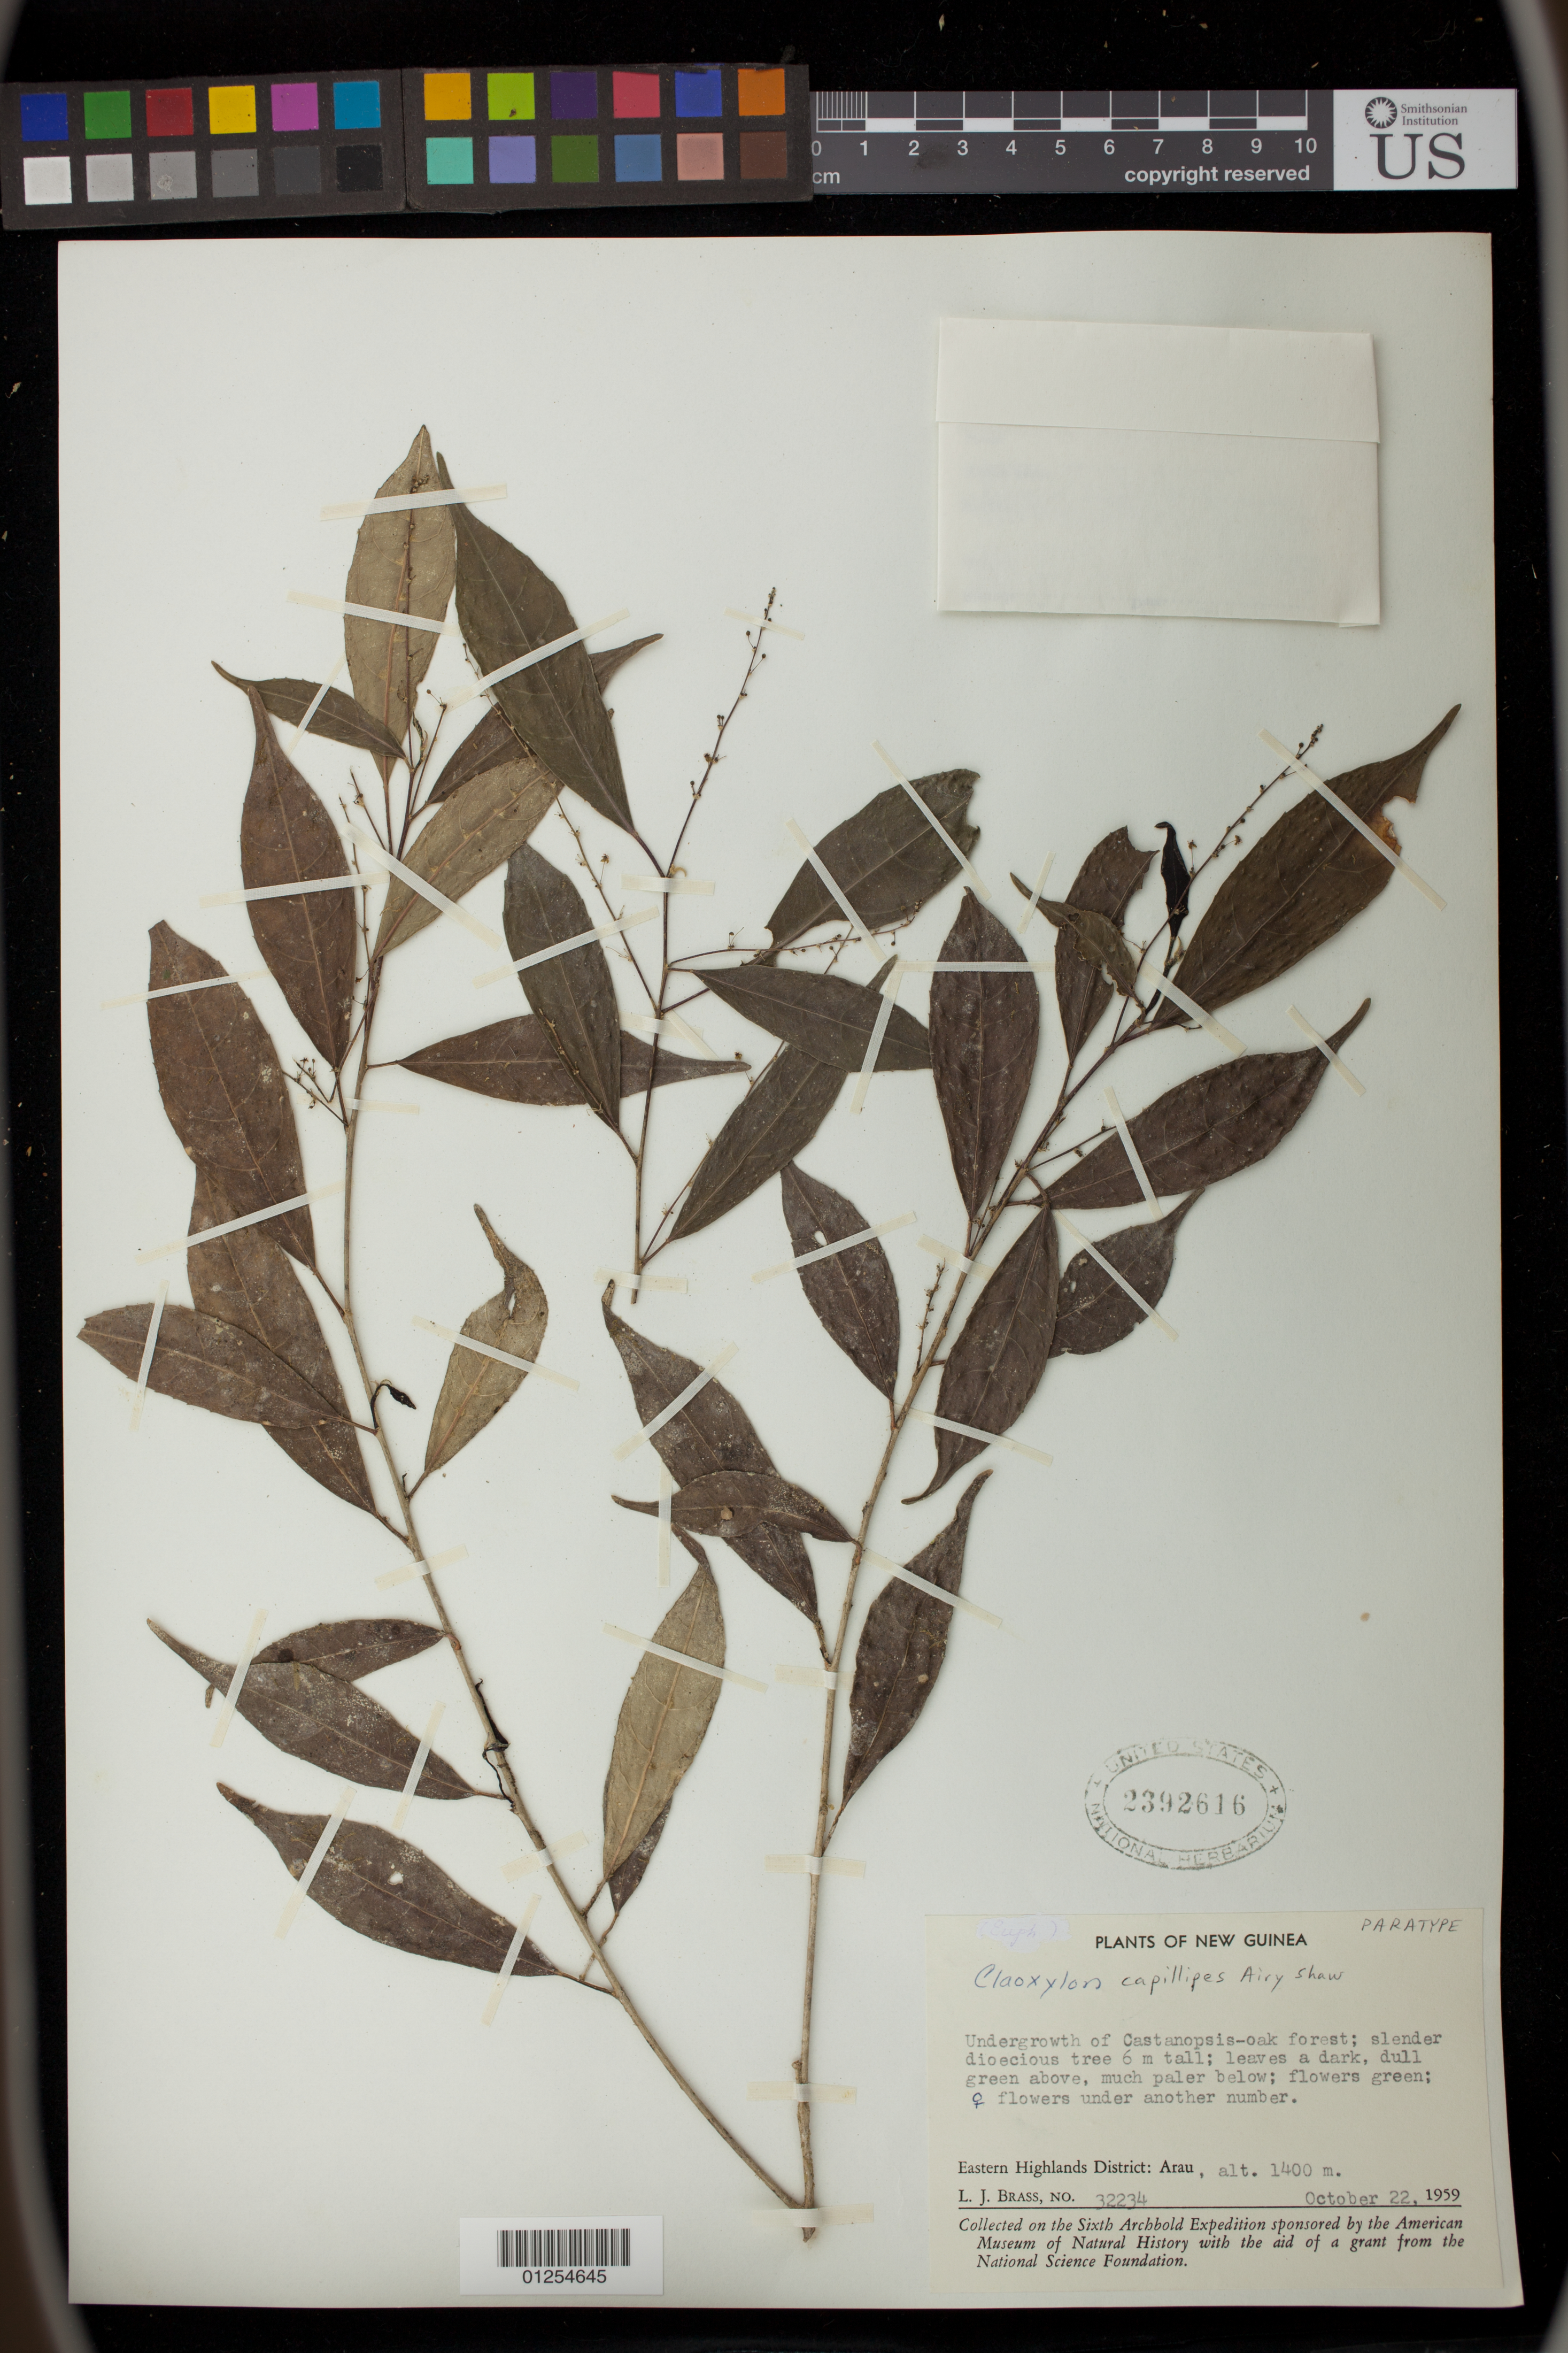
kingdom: Plantae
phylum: Tracheophyta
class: Magnoliopsida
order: Malpighiales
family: Euphorbiaceae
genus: Claoxylon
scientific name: Claoxylon capillipes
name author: Airy Shaw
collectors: L. J. Brass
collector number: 32234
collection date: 1959-10-22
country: Papua New Guinea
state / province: Eastern Highlands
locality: Arau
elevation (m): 1400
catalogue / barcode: US 2392616